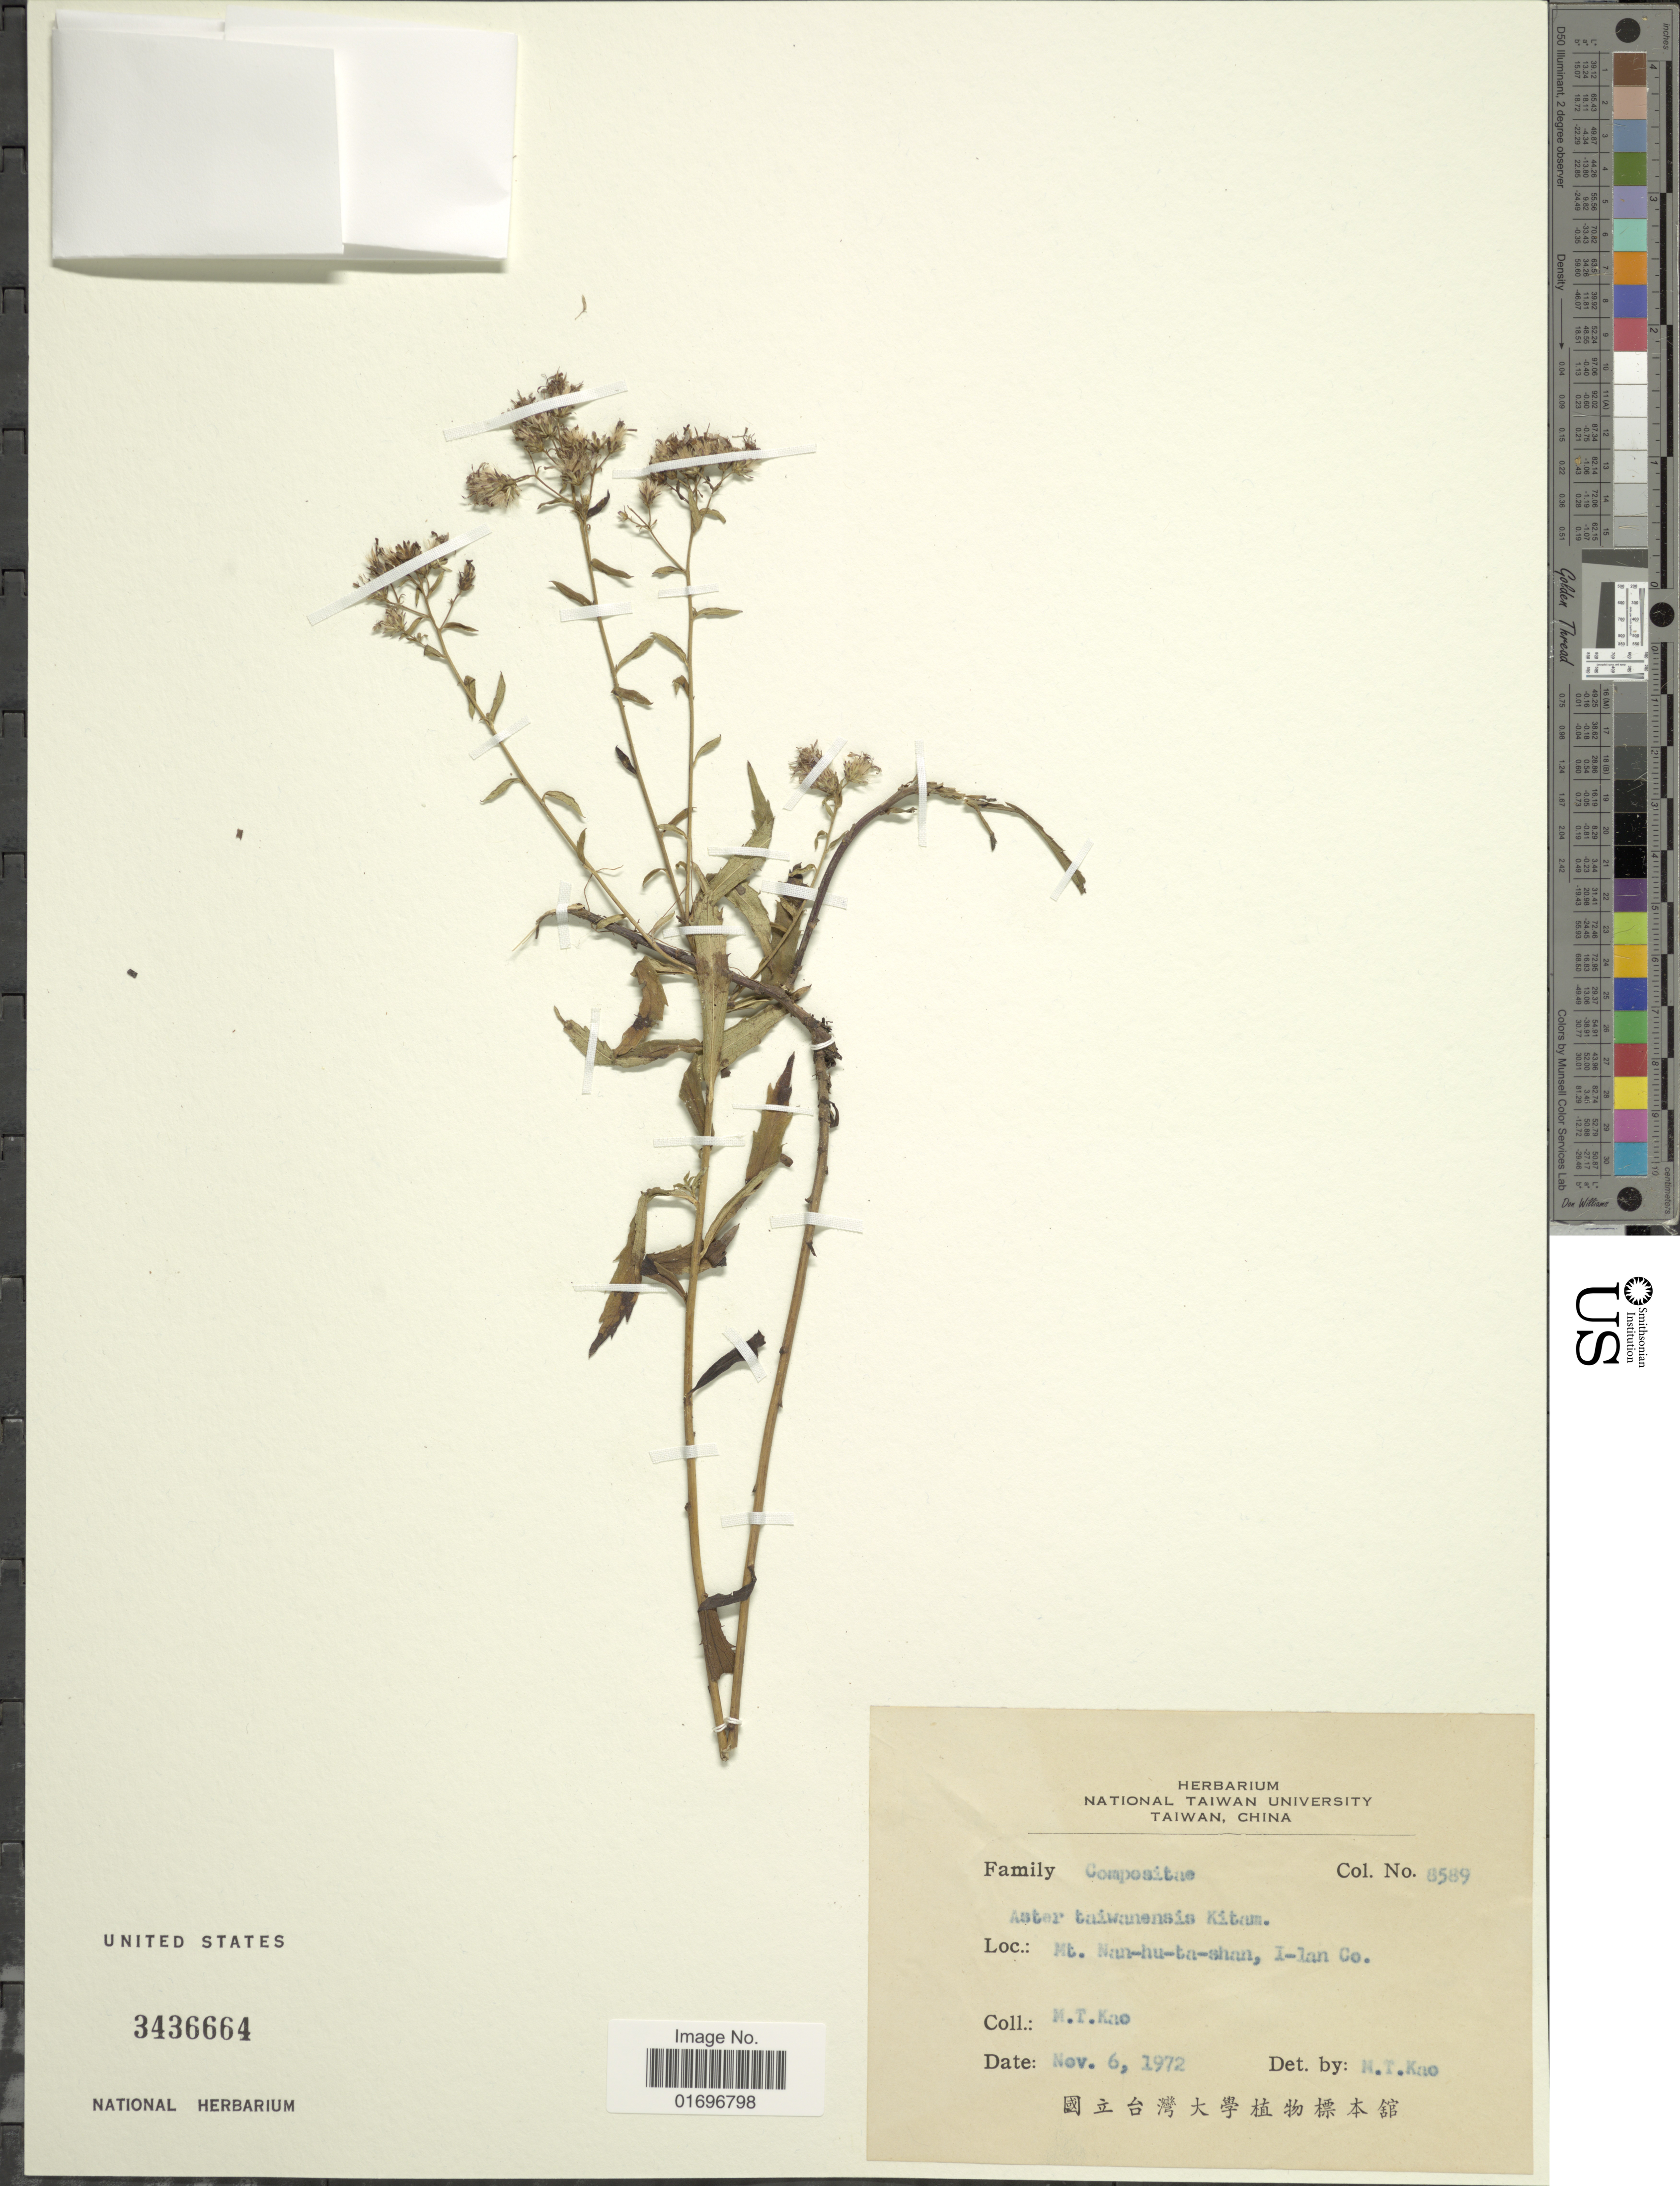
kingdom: Plantae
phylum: Tracheophyta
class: Magnoliopsida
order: Asterales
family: Asteraceae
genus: Aster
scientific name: Aster taiwanensis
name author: Kitam.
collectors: M. T. Kao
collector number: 8589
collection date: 1972-11-06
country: Taiwan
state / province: Ilan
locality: Mt. Nan-hu-ta-shan, I-lan Co.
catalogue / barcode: US 3436664